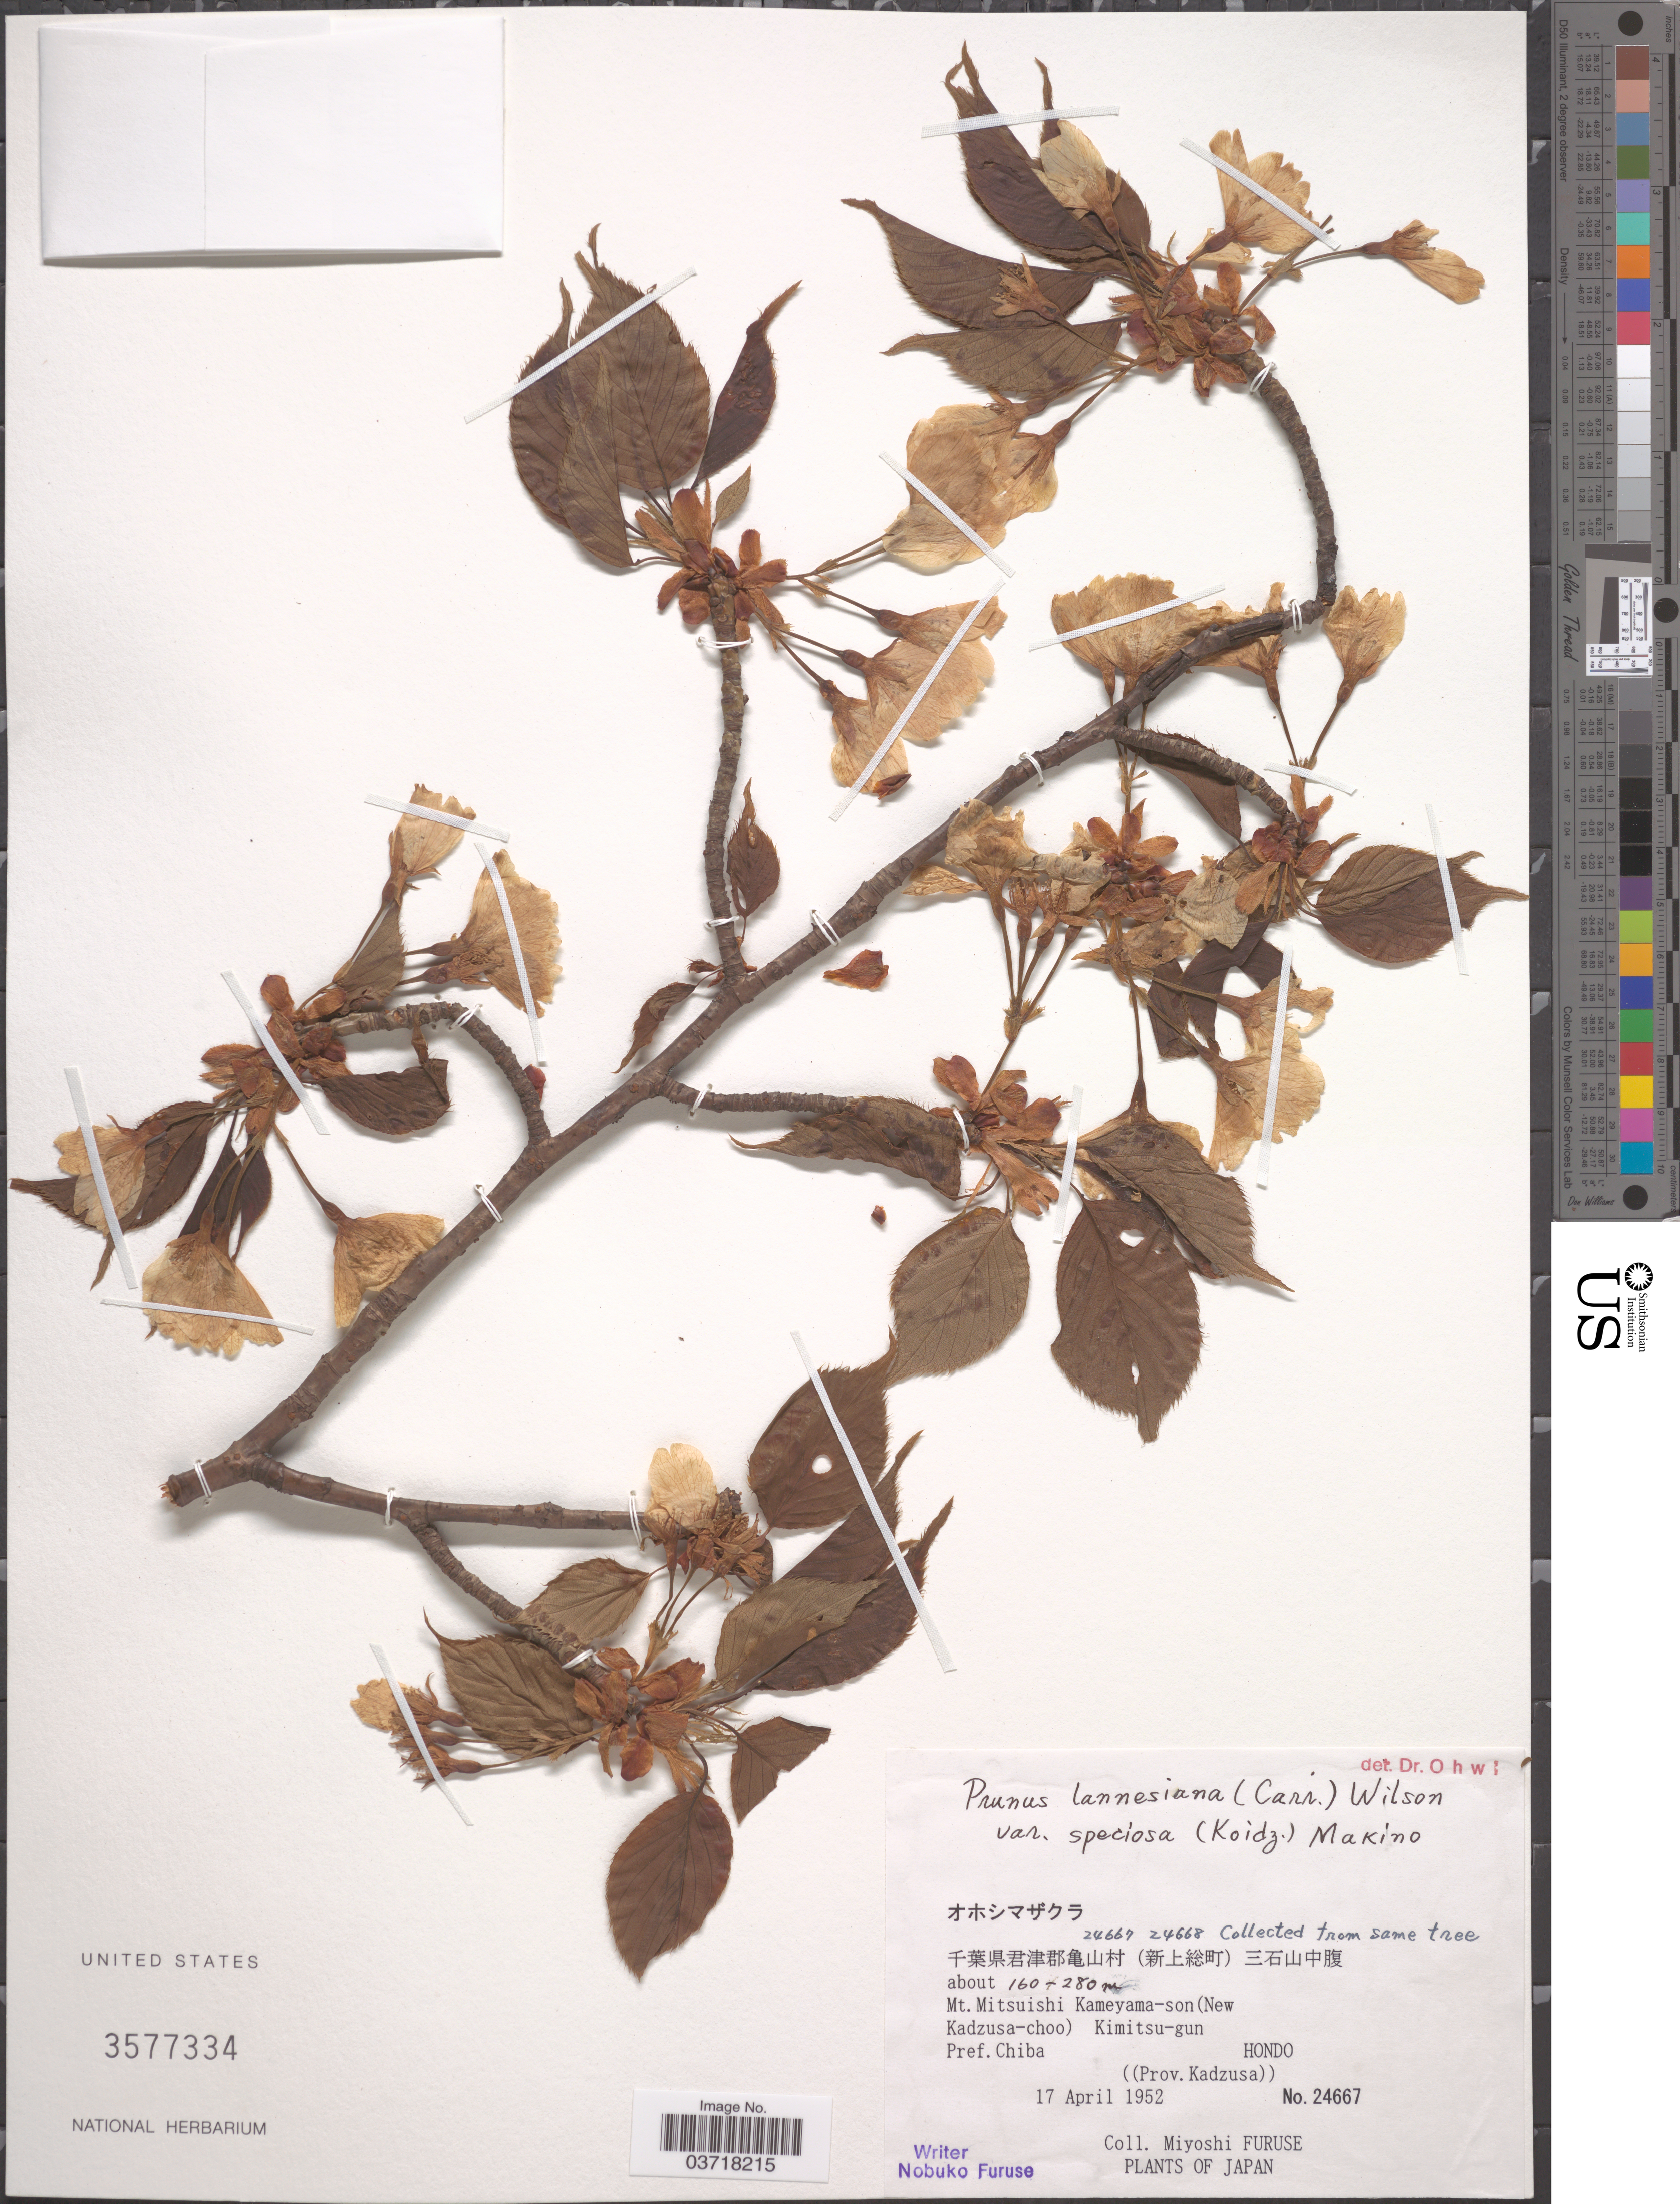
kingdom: Plantae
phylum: Tracheophyta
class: Magnoliopsida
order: Rosales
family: Rosaceae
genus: Prunus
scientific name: Prunus serrulata var. lannesiana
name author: (Carrière) Makino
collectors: M. Furuse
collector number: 24667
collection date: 1952-04-17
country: Japan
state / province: Tiba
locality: Mt. Mitsuishi Kameyama-son (New Kadzusa-choo) Kimitsu-gun. Pref. Chiba, Hondo. ((Prov. Kadzusa)).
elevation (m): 160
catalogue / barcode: US 3577334